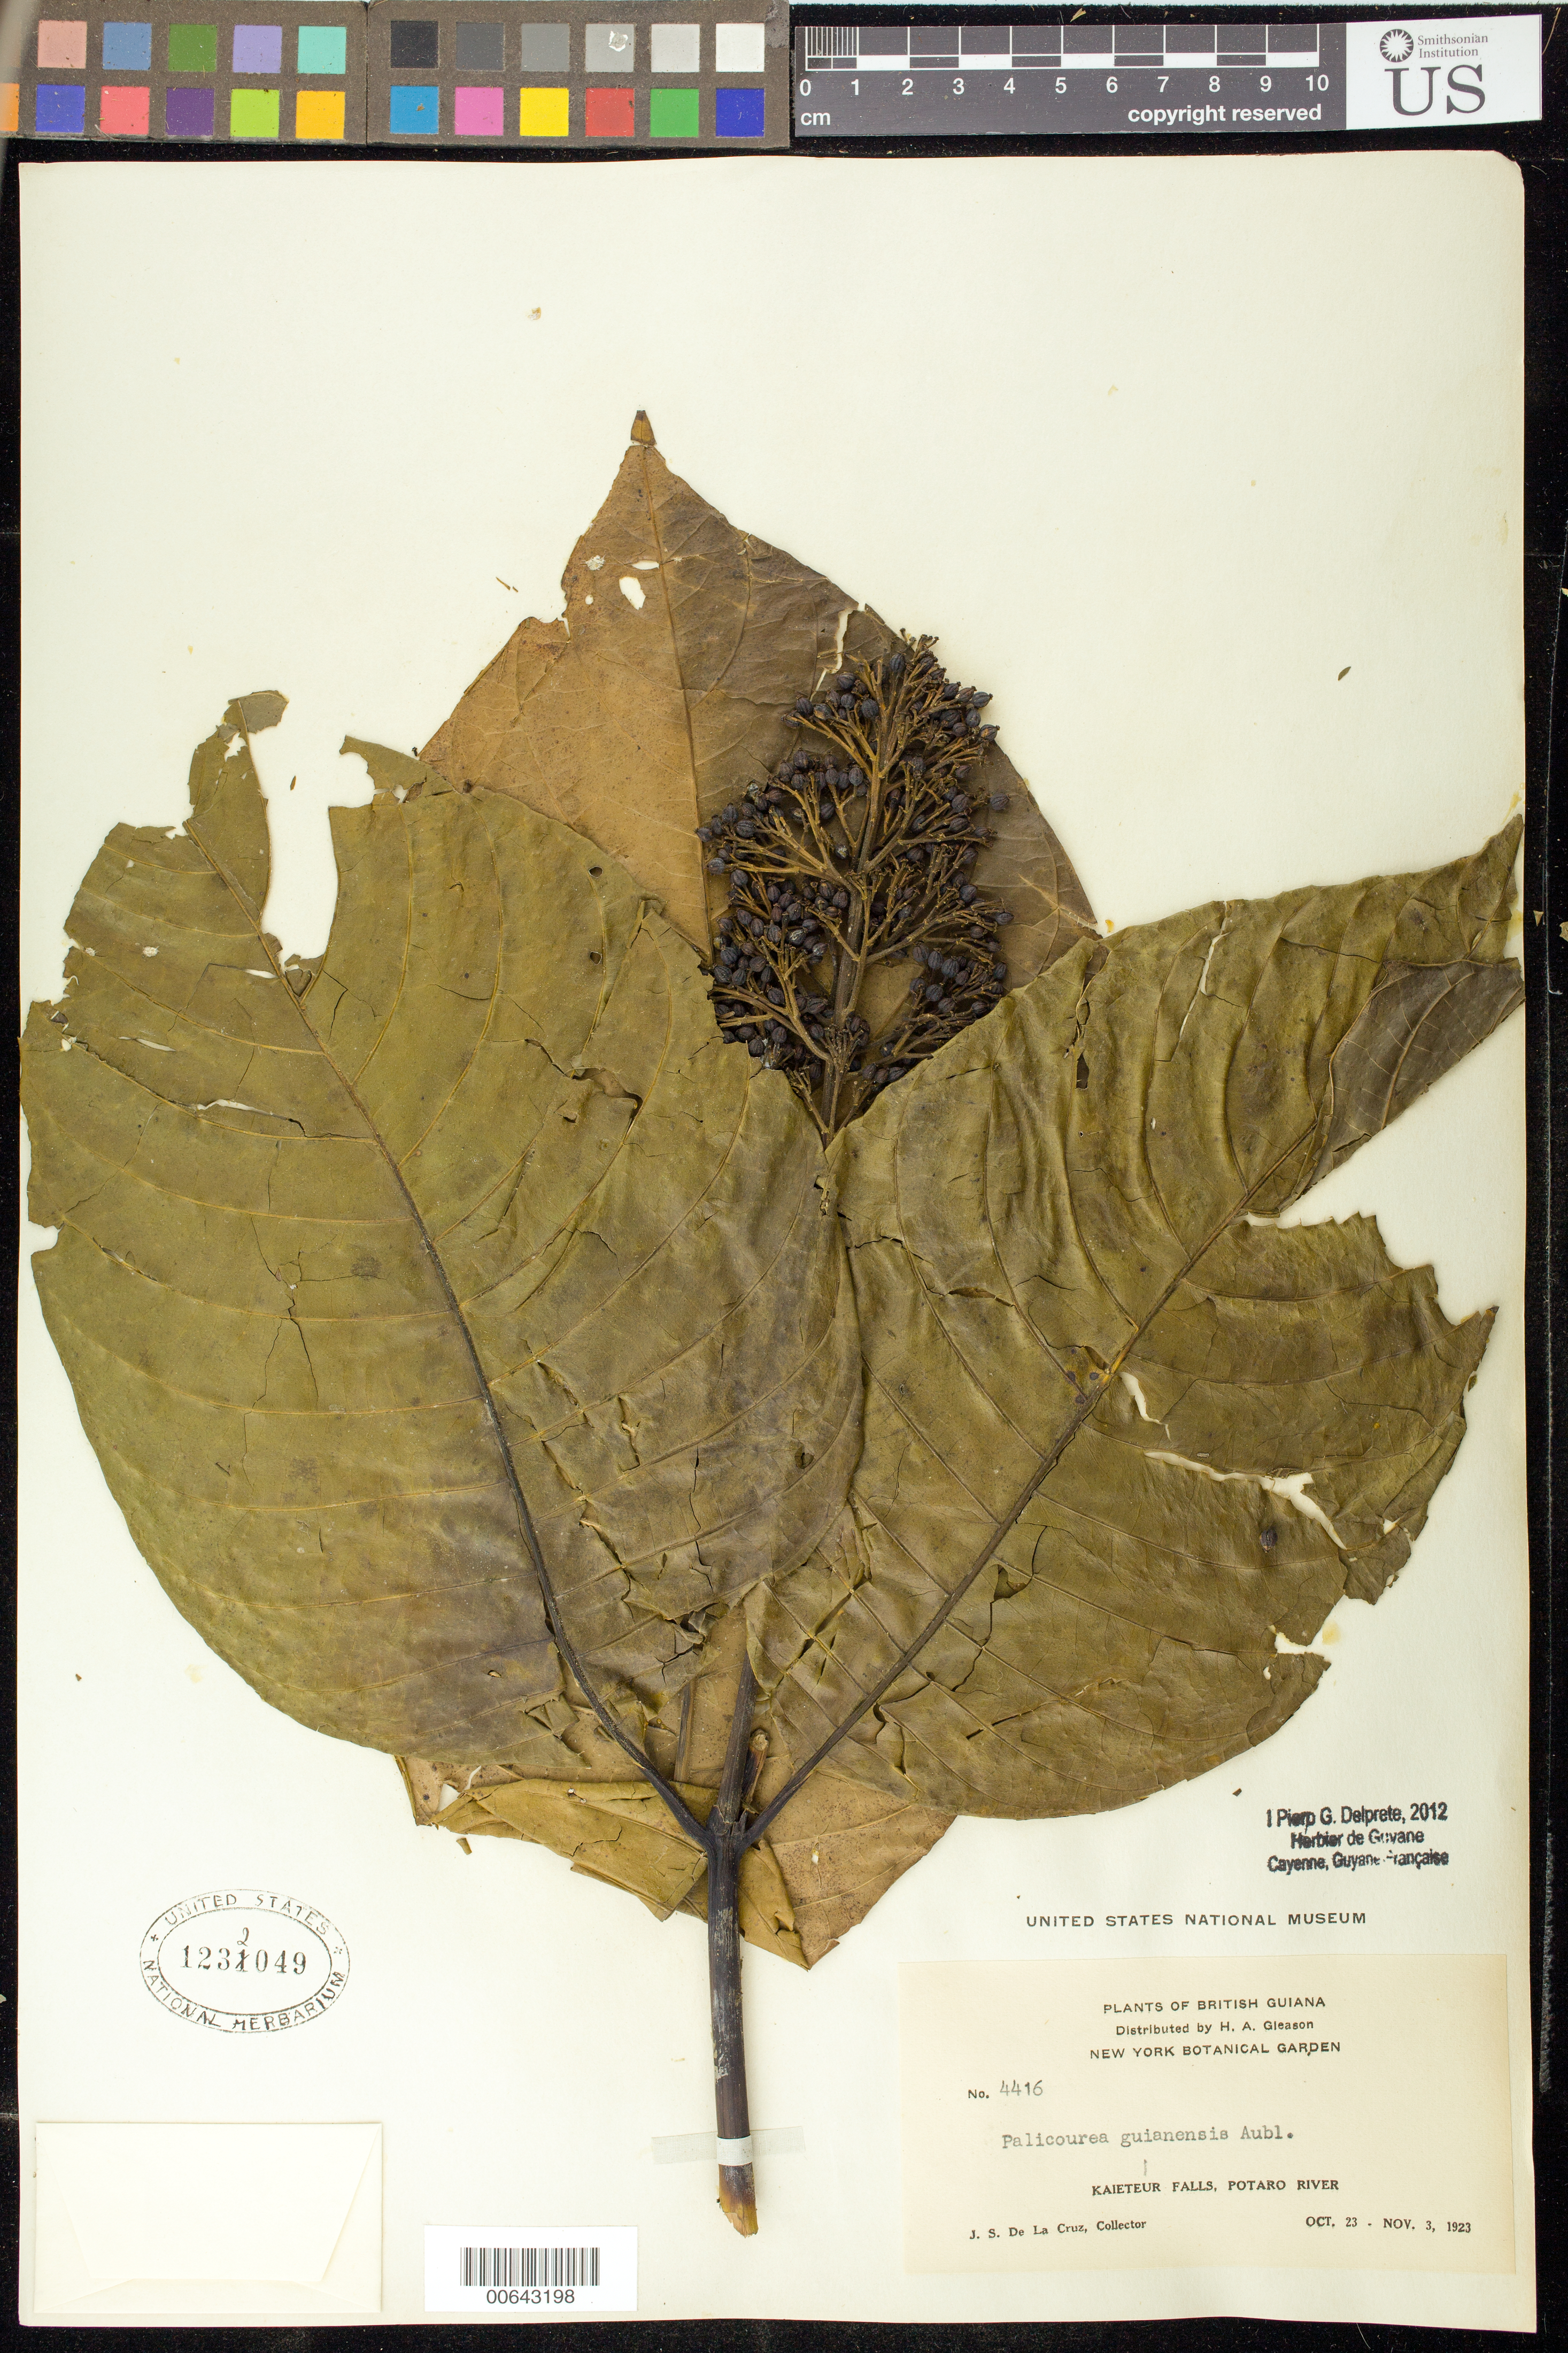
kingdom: Plantae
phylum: Tracheophyta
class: Magnoliopsida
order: Gentianales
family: Rubiaceae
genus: Palicourea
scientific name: Palicourea guianensis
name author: Aubl.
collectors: J. S. de la Cruz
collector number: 4416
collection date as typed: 23-Oct-23 to 3-Nov-23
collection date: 1923-10-23/1923-11-03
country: Guyana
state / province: Potaro-Siparuni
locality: Kaieteur Falls, Potaro R.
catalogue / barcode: US 1232049